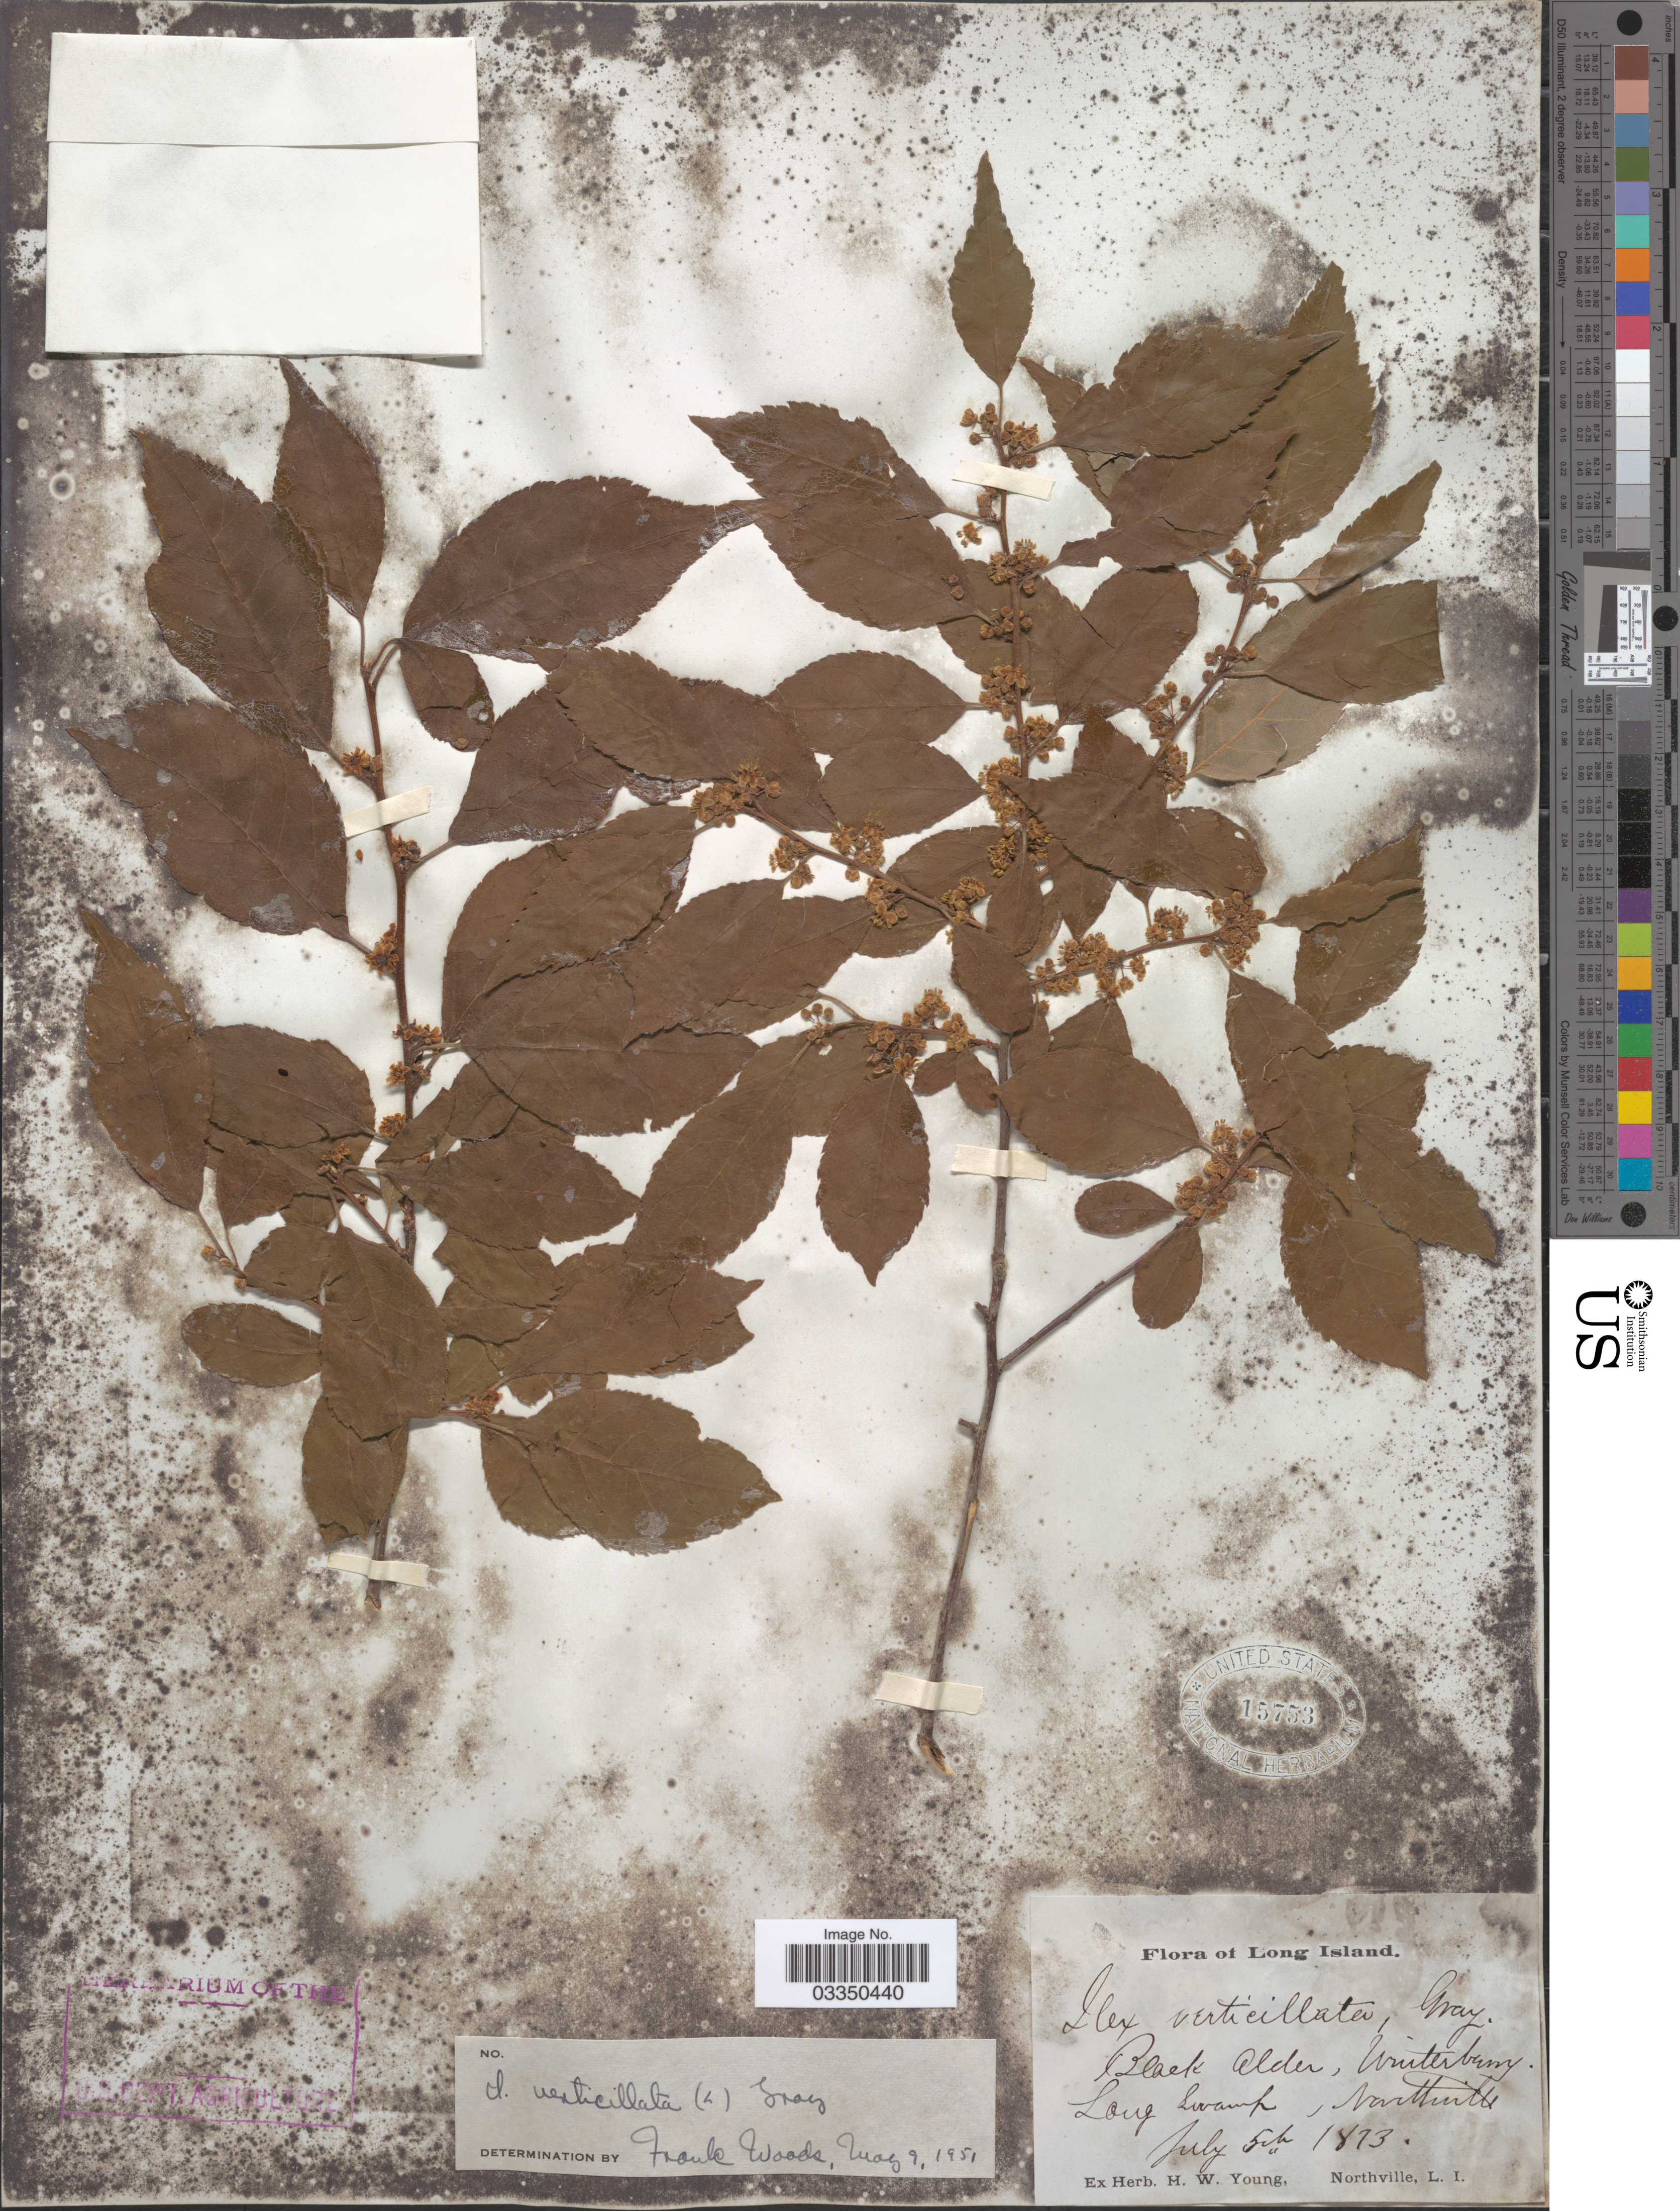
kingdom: Plantae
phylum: Tracheophyta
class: Magnoliopsida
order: Aquifoliales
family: Aquifoliaceae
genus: Ilex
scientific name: Ilex verticillata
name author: (L.) A. Gray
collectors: ex herb. H.W. Young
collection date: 1873-07-05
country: United States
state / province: New York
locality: Black Alder, Winterberry. Long Swamp, Northville.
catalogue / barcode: US 15753